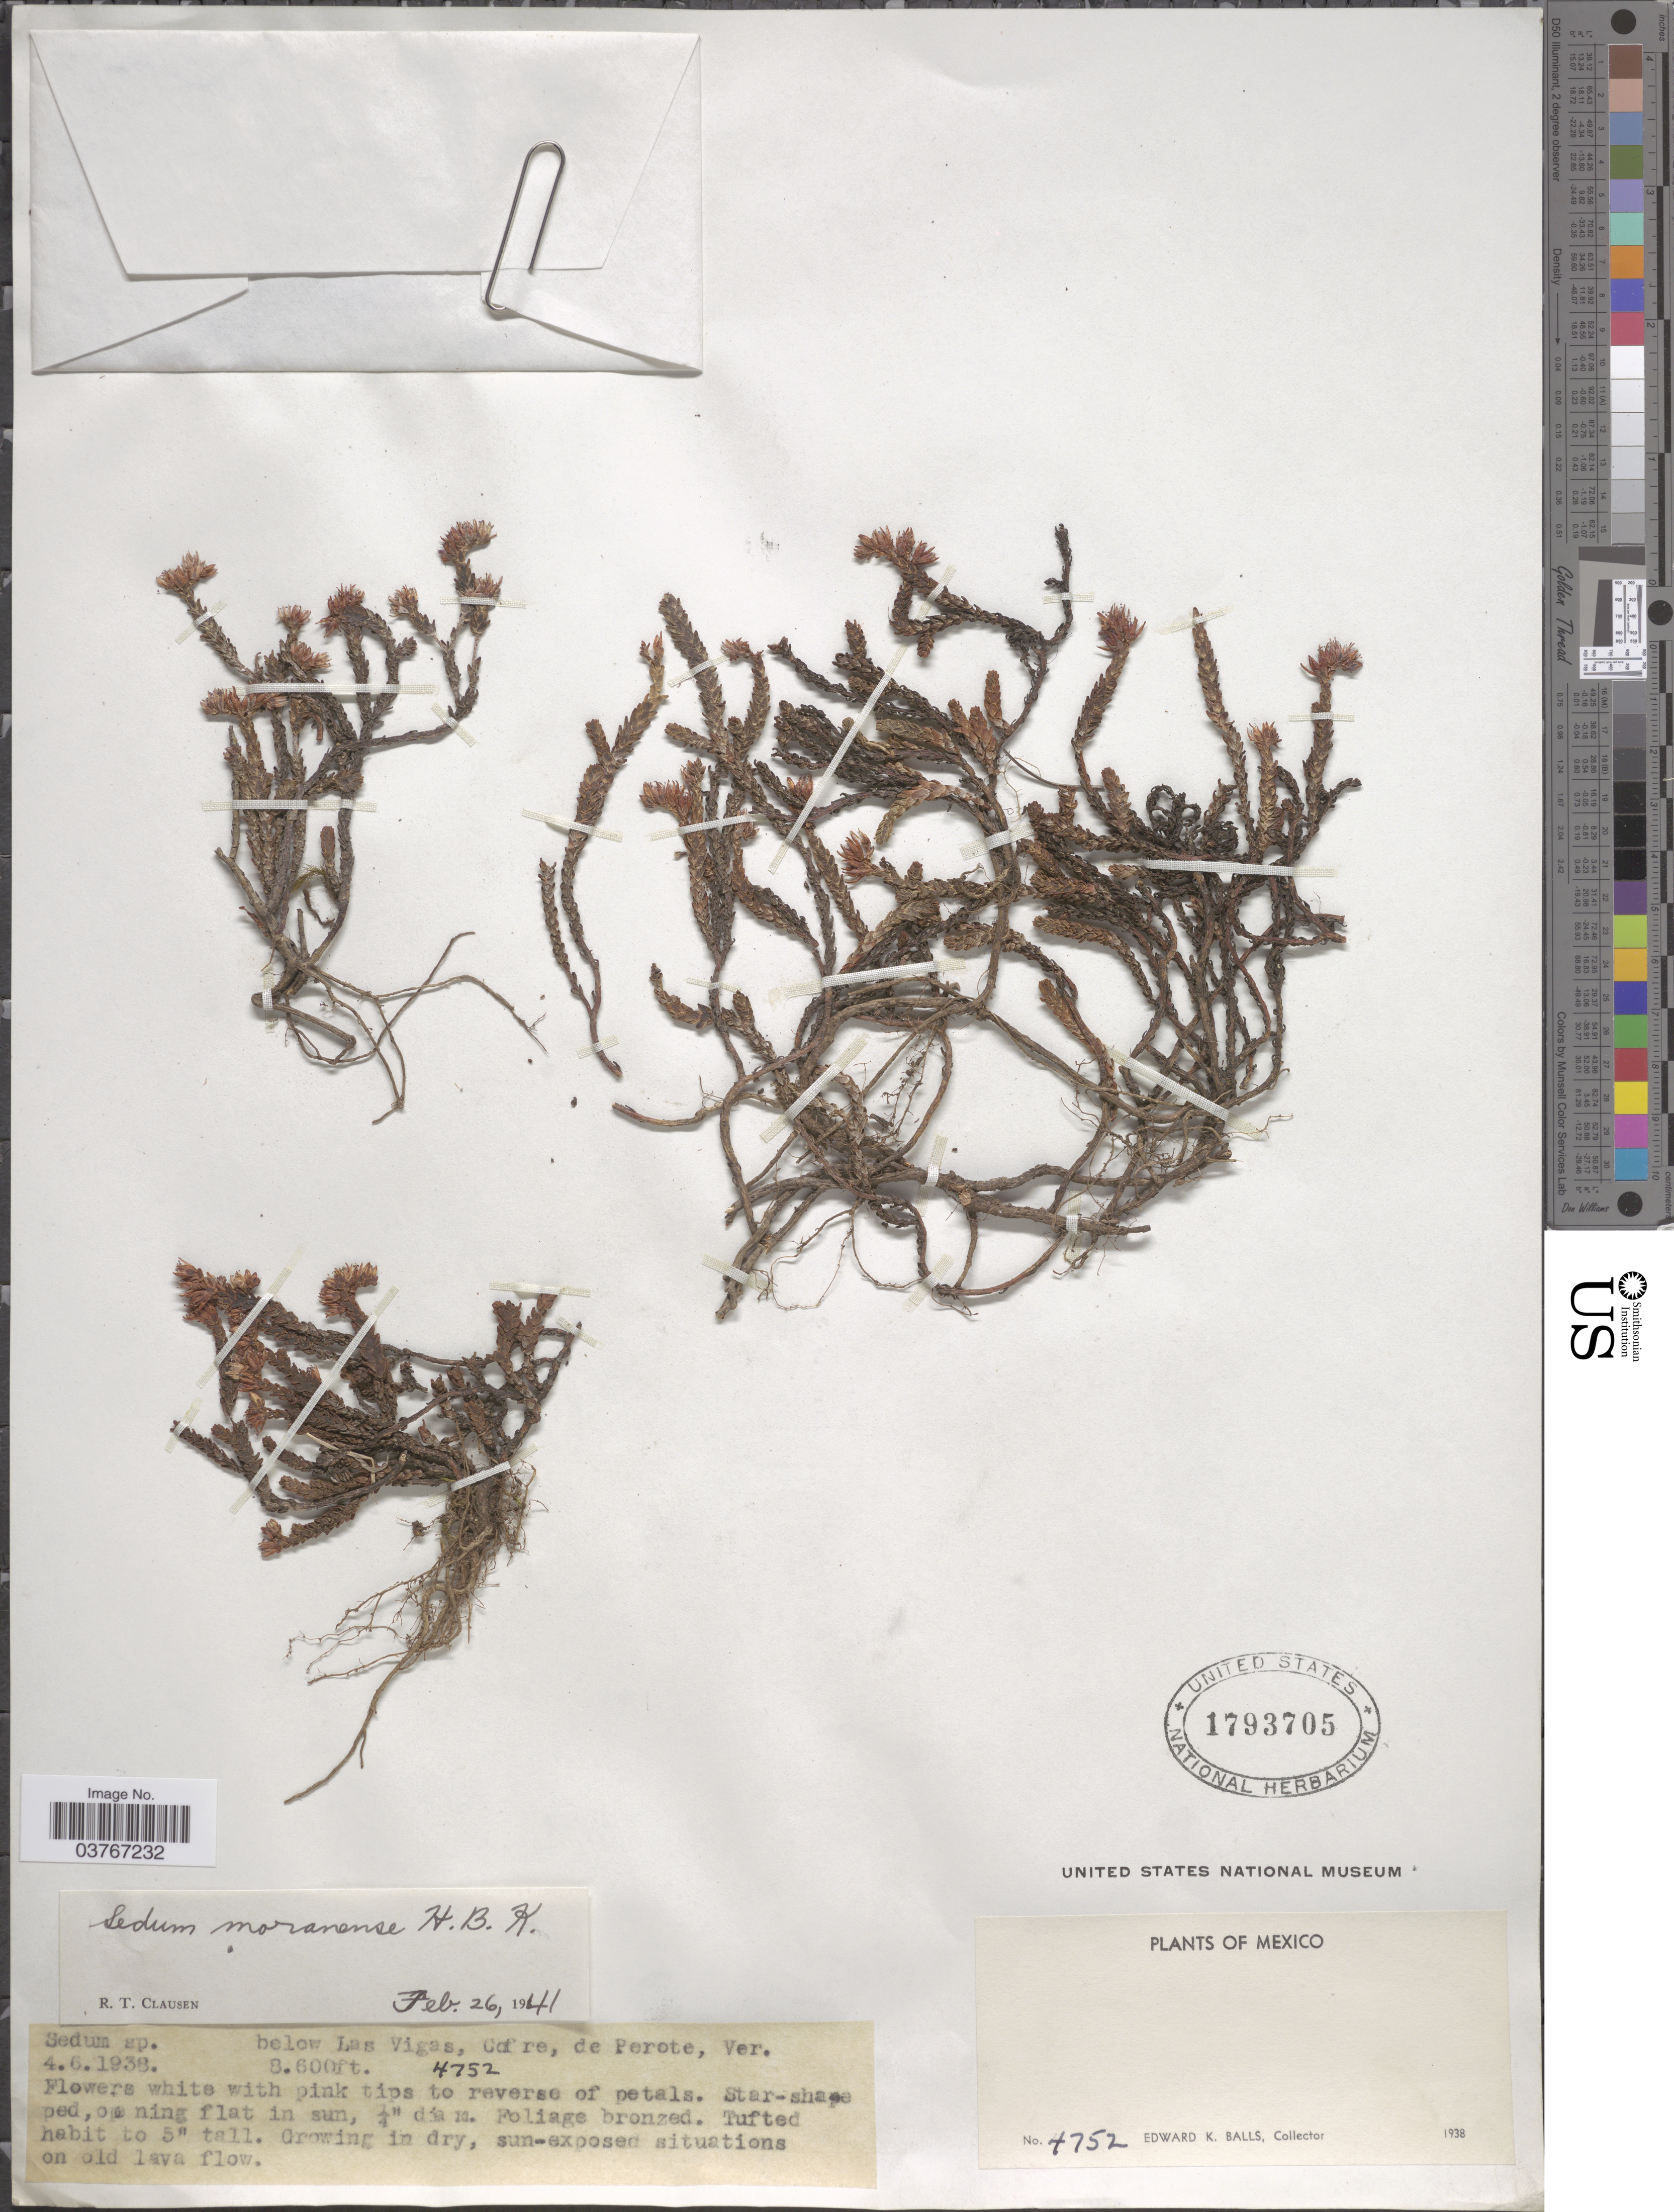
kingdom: Plantae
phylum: Tracheophyta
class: Magnoliopsida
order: Saxifragales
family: Crassulaceae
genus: Sedum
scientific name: Sedum moranense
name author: Kunth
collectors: E. K. Balls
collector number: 4752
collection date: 1938-06-04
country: Mexico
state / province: Veracruz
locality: Below Las Vigas, Cof re, de Perote, Ver.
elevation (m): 2621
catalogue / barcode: US 1793705